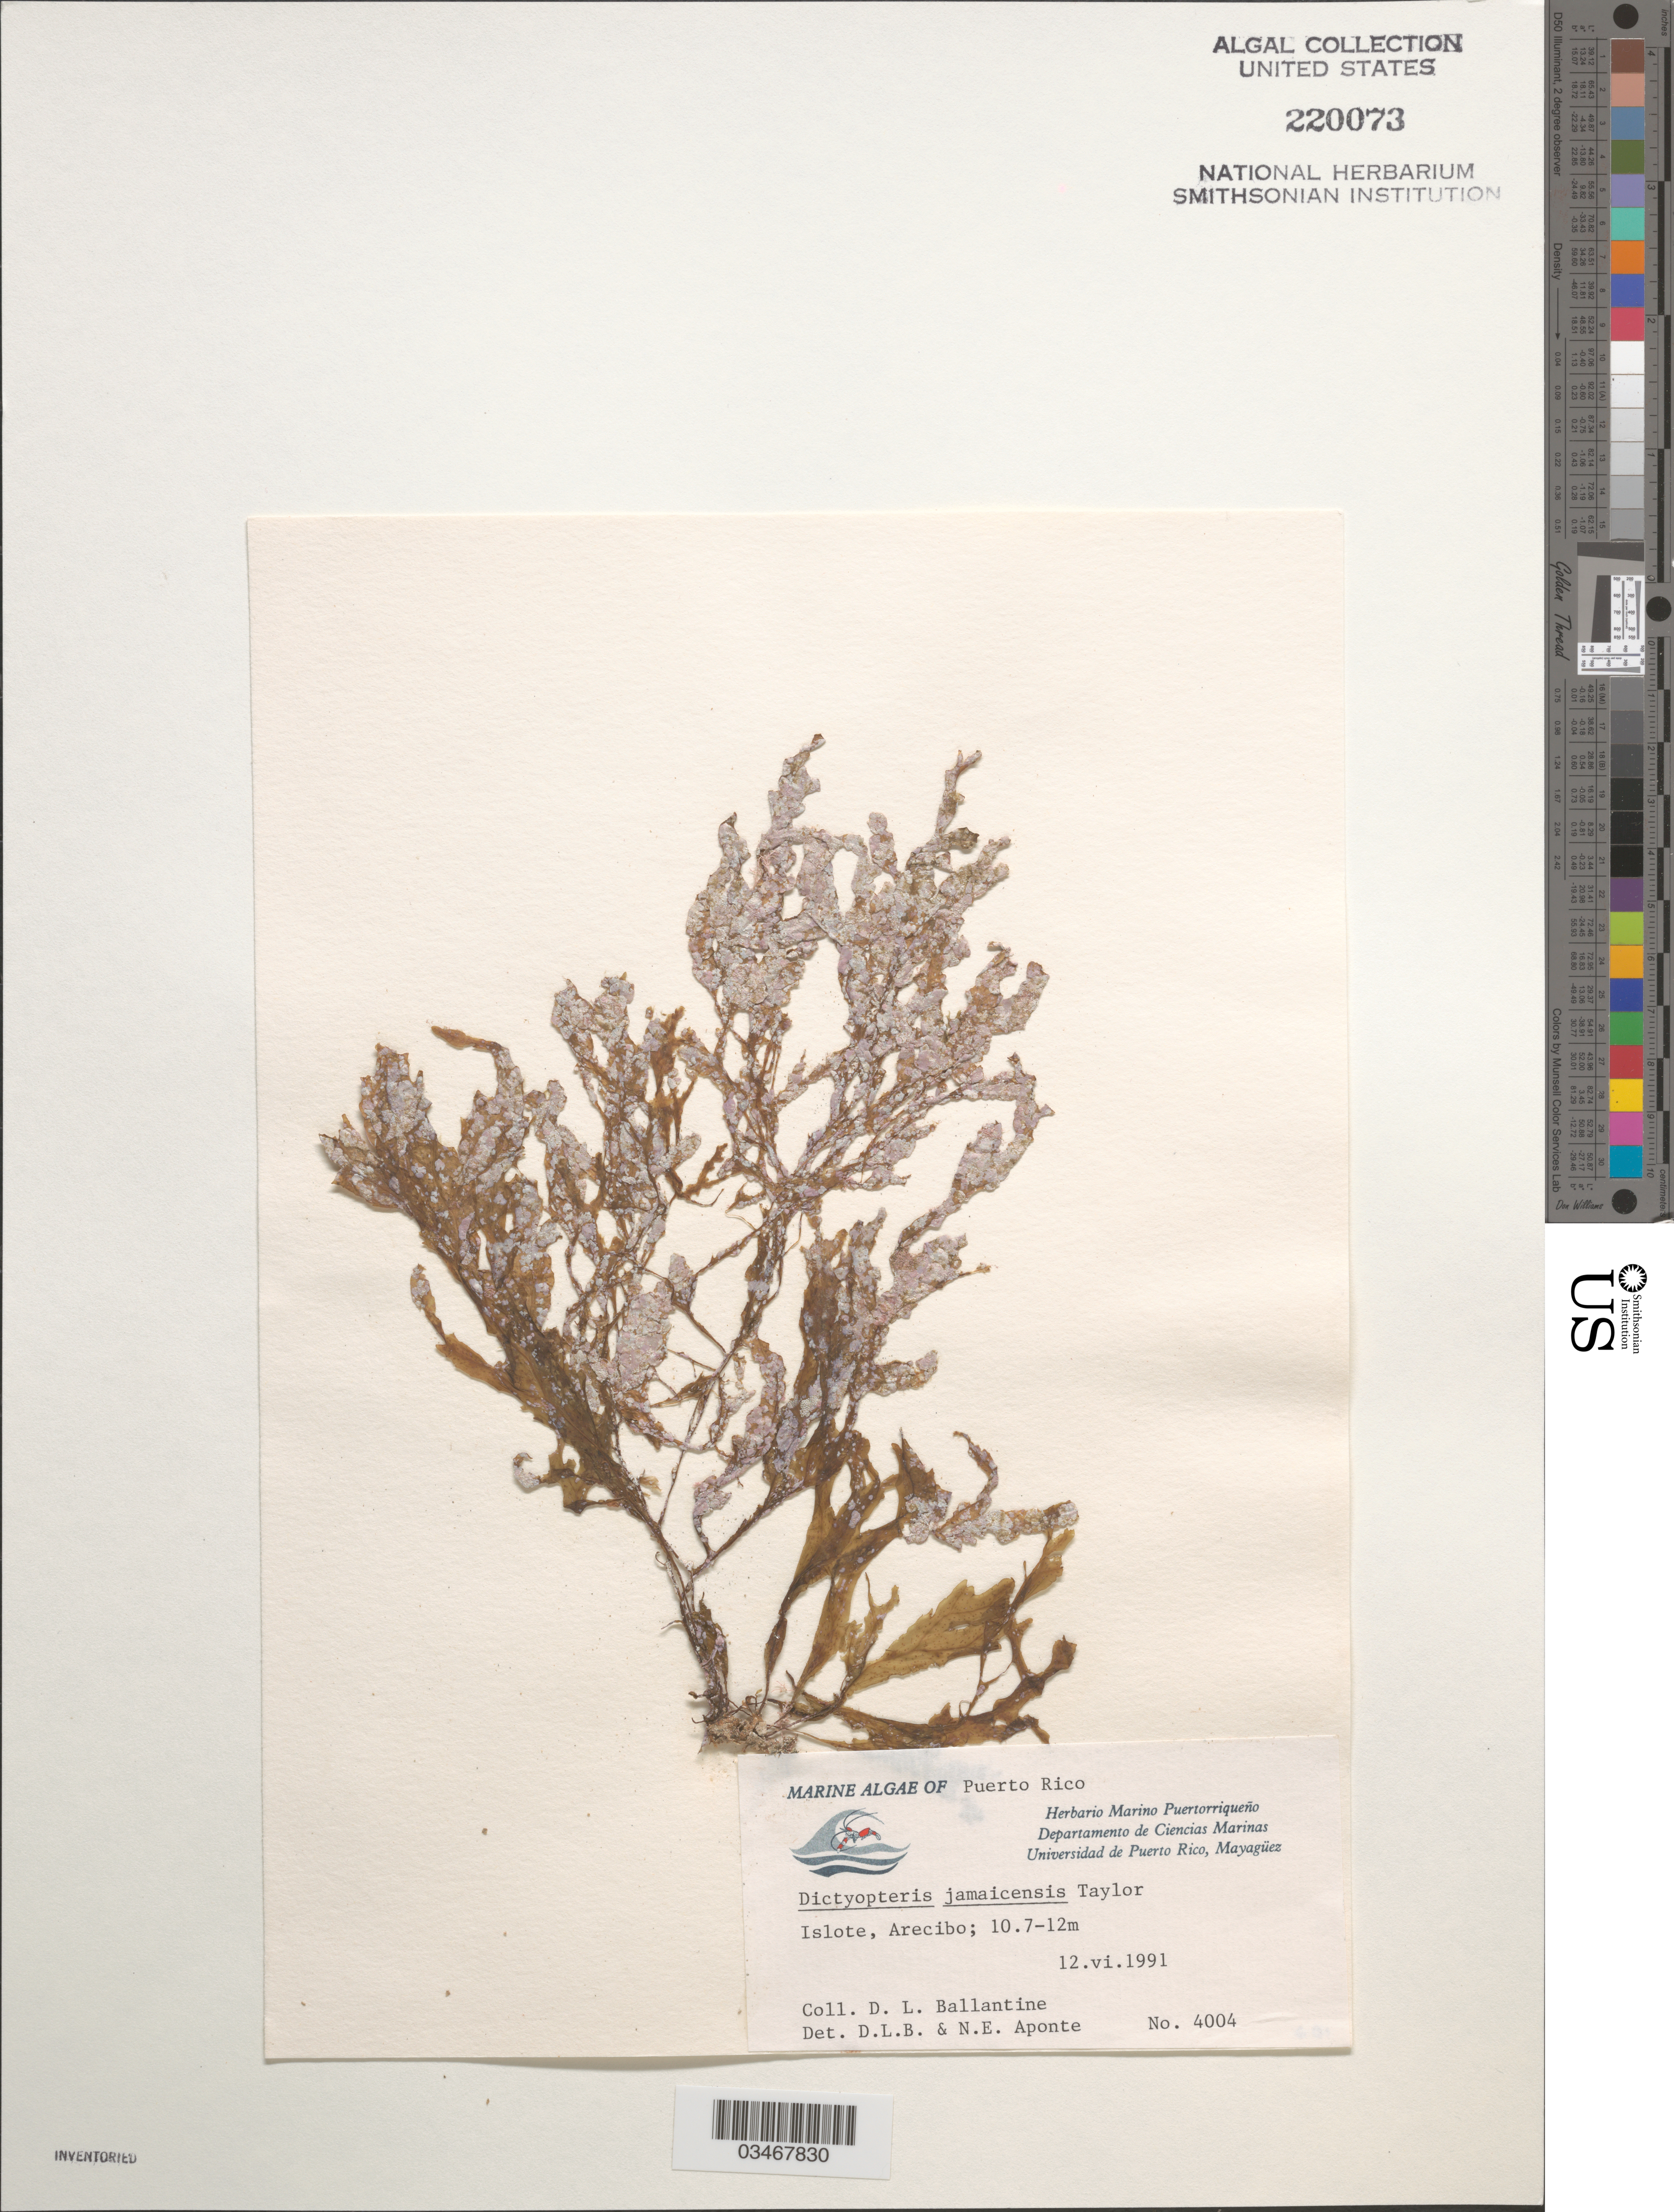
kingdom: Chromista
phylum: Ochrophyta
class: Phaeophyceae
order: Dictyotales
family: Dictyotaceae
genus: Dictyopteris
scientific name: Dictyopteris jamaicensis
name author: W.R. Taylor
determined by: Ballantine, D. L.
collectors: D.L. Ballantine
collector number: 4004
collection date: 1991-06-12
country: Puerto Rico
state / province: Arecibo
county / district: Islote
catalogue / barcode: US 220073